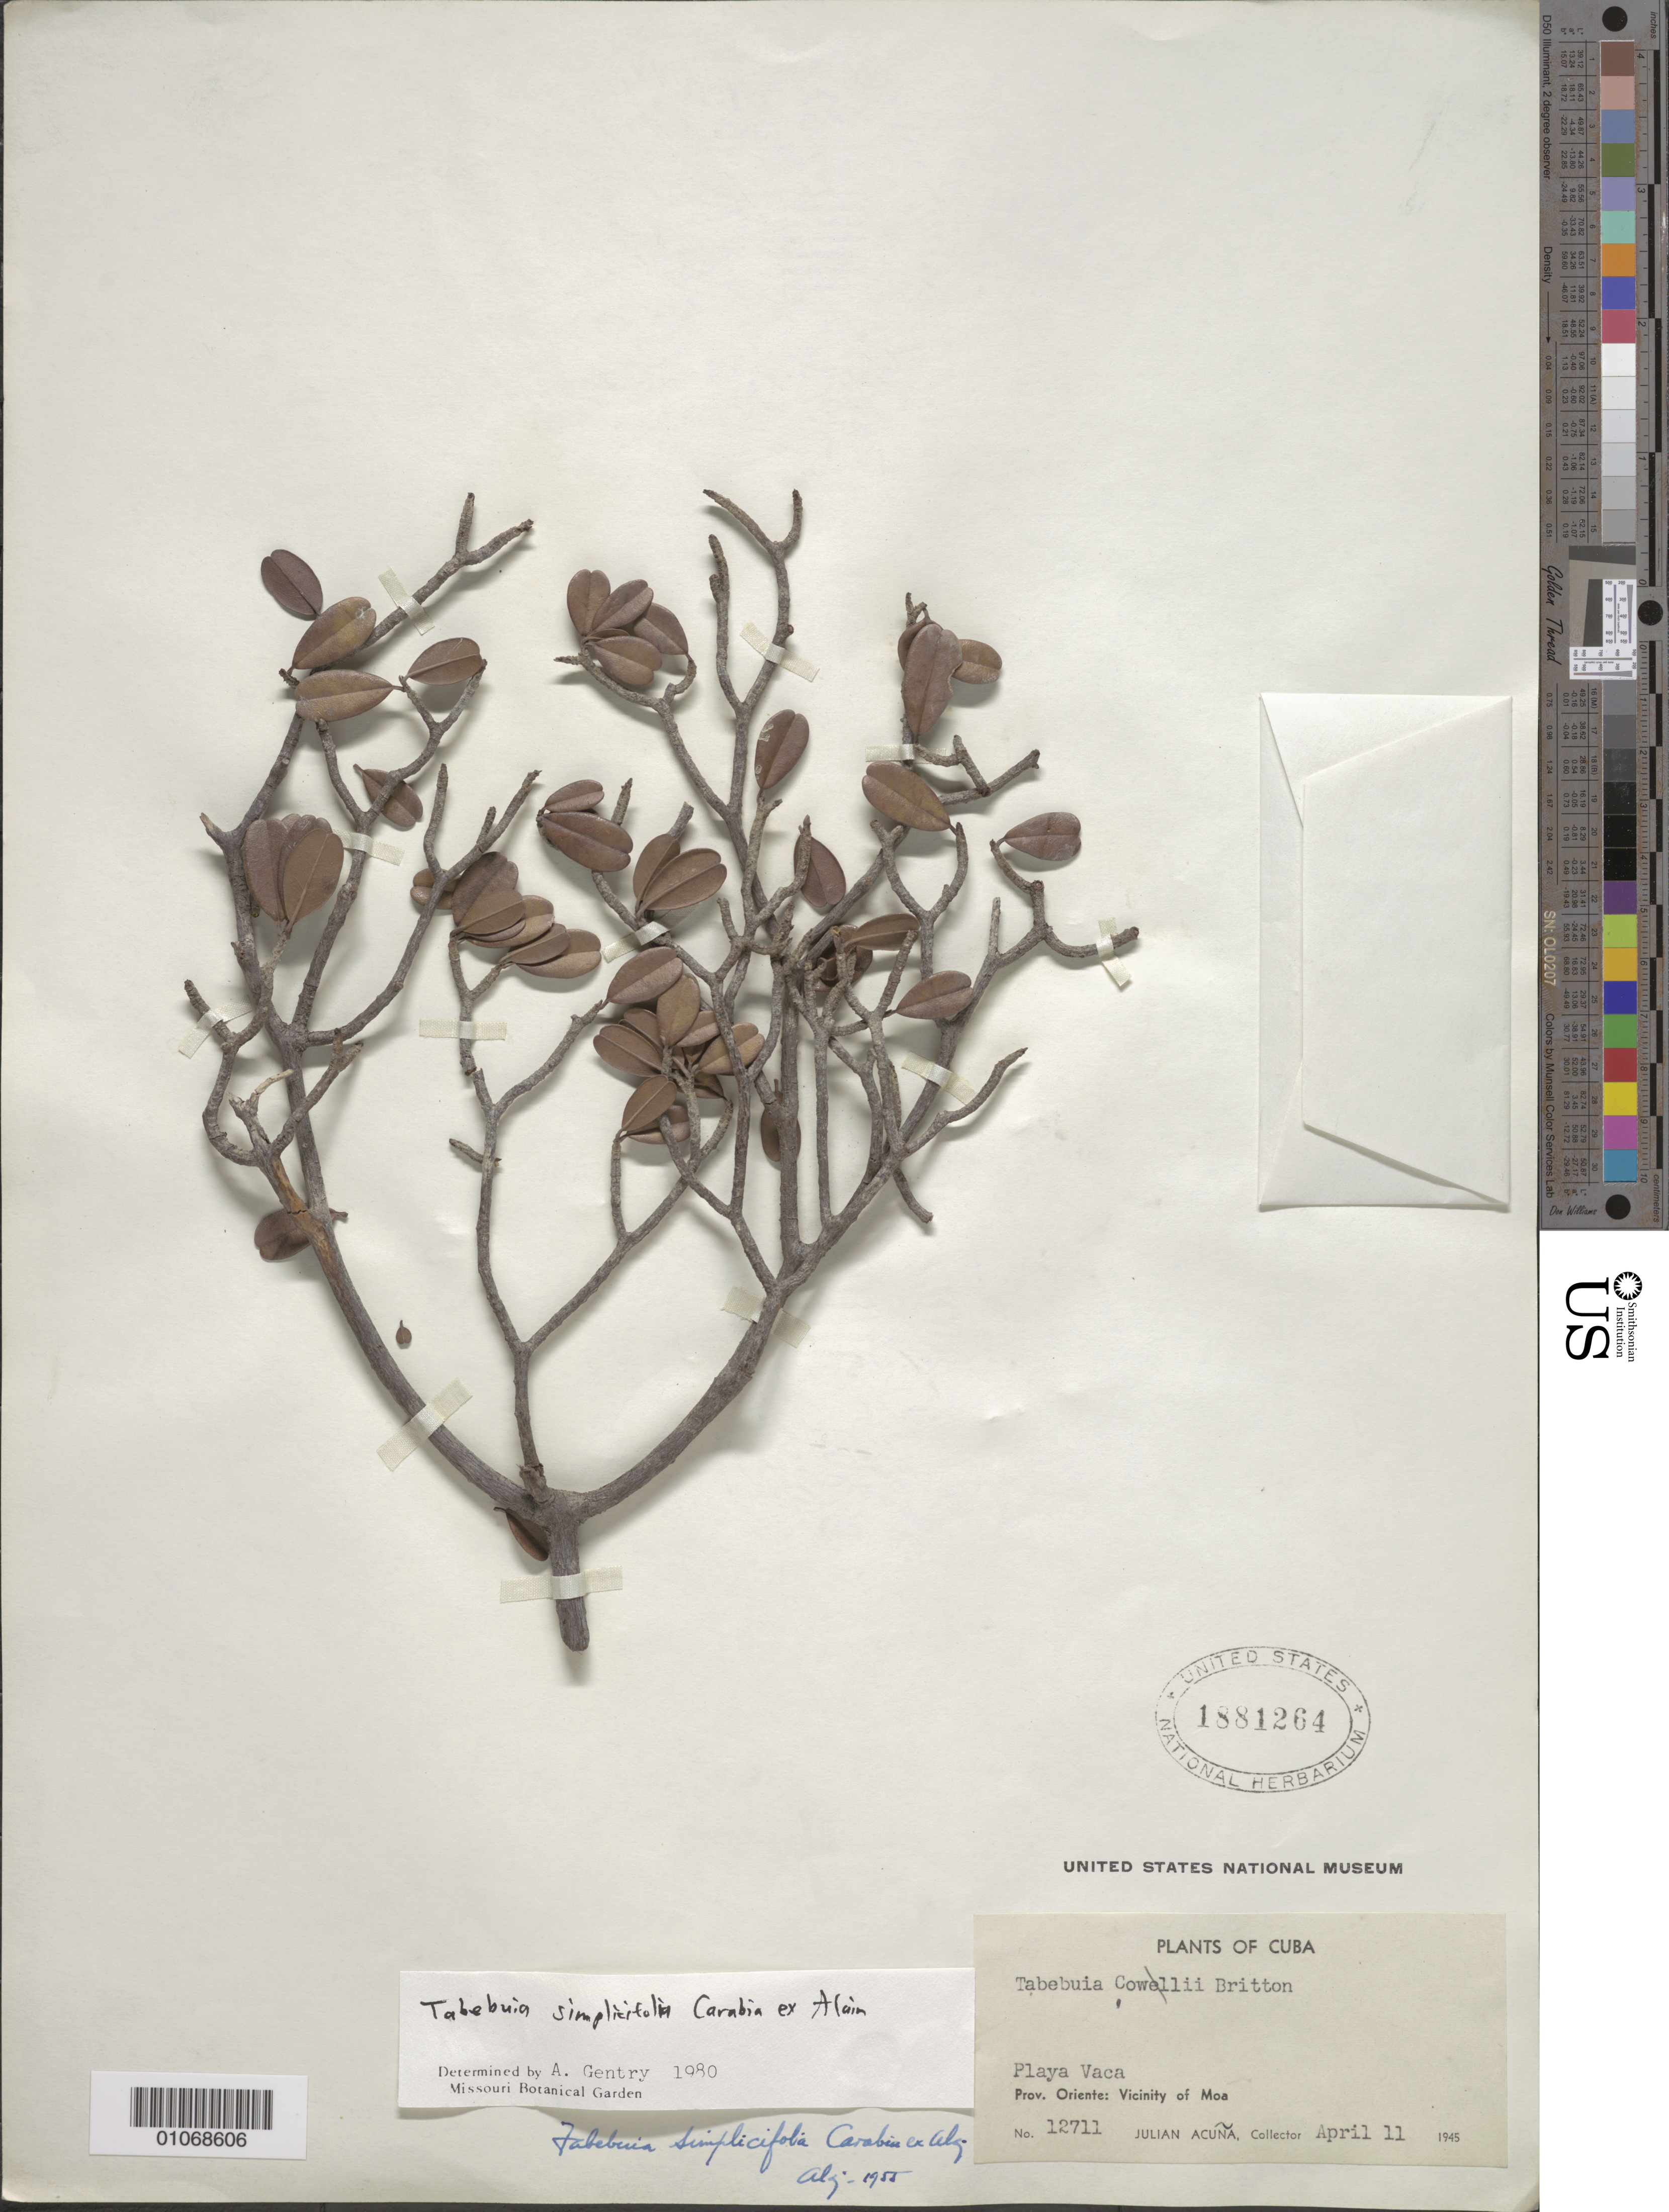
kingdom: Plantae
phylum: Tracheophyta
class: Magnoliopsida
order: Lamiales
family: Bignoniaceae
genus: Tabebuia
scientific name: Tabebuia simplicifolia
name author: Carabia ex Alain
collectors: J. Acuña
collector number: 12711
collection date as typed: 11 Apr 1945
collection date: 1945-04-11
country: Cuba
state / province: Holguín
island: Cuba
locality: Vicinity of Moa [Oriente] Playa Vaca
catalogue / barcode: US 1881264